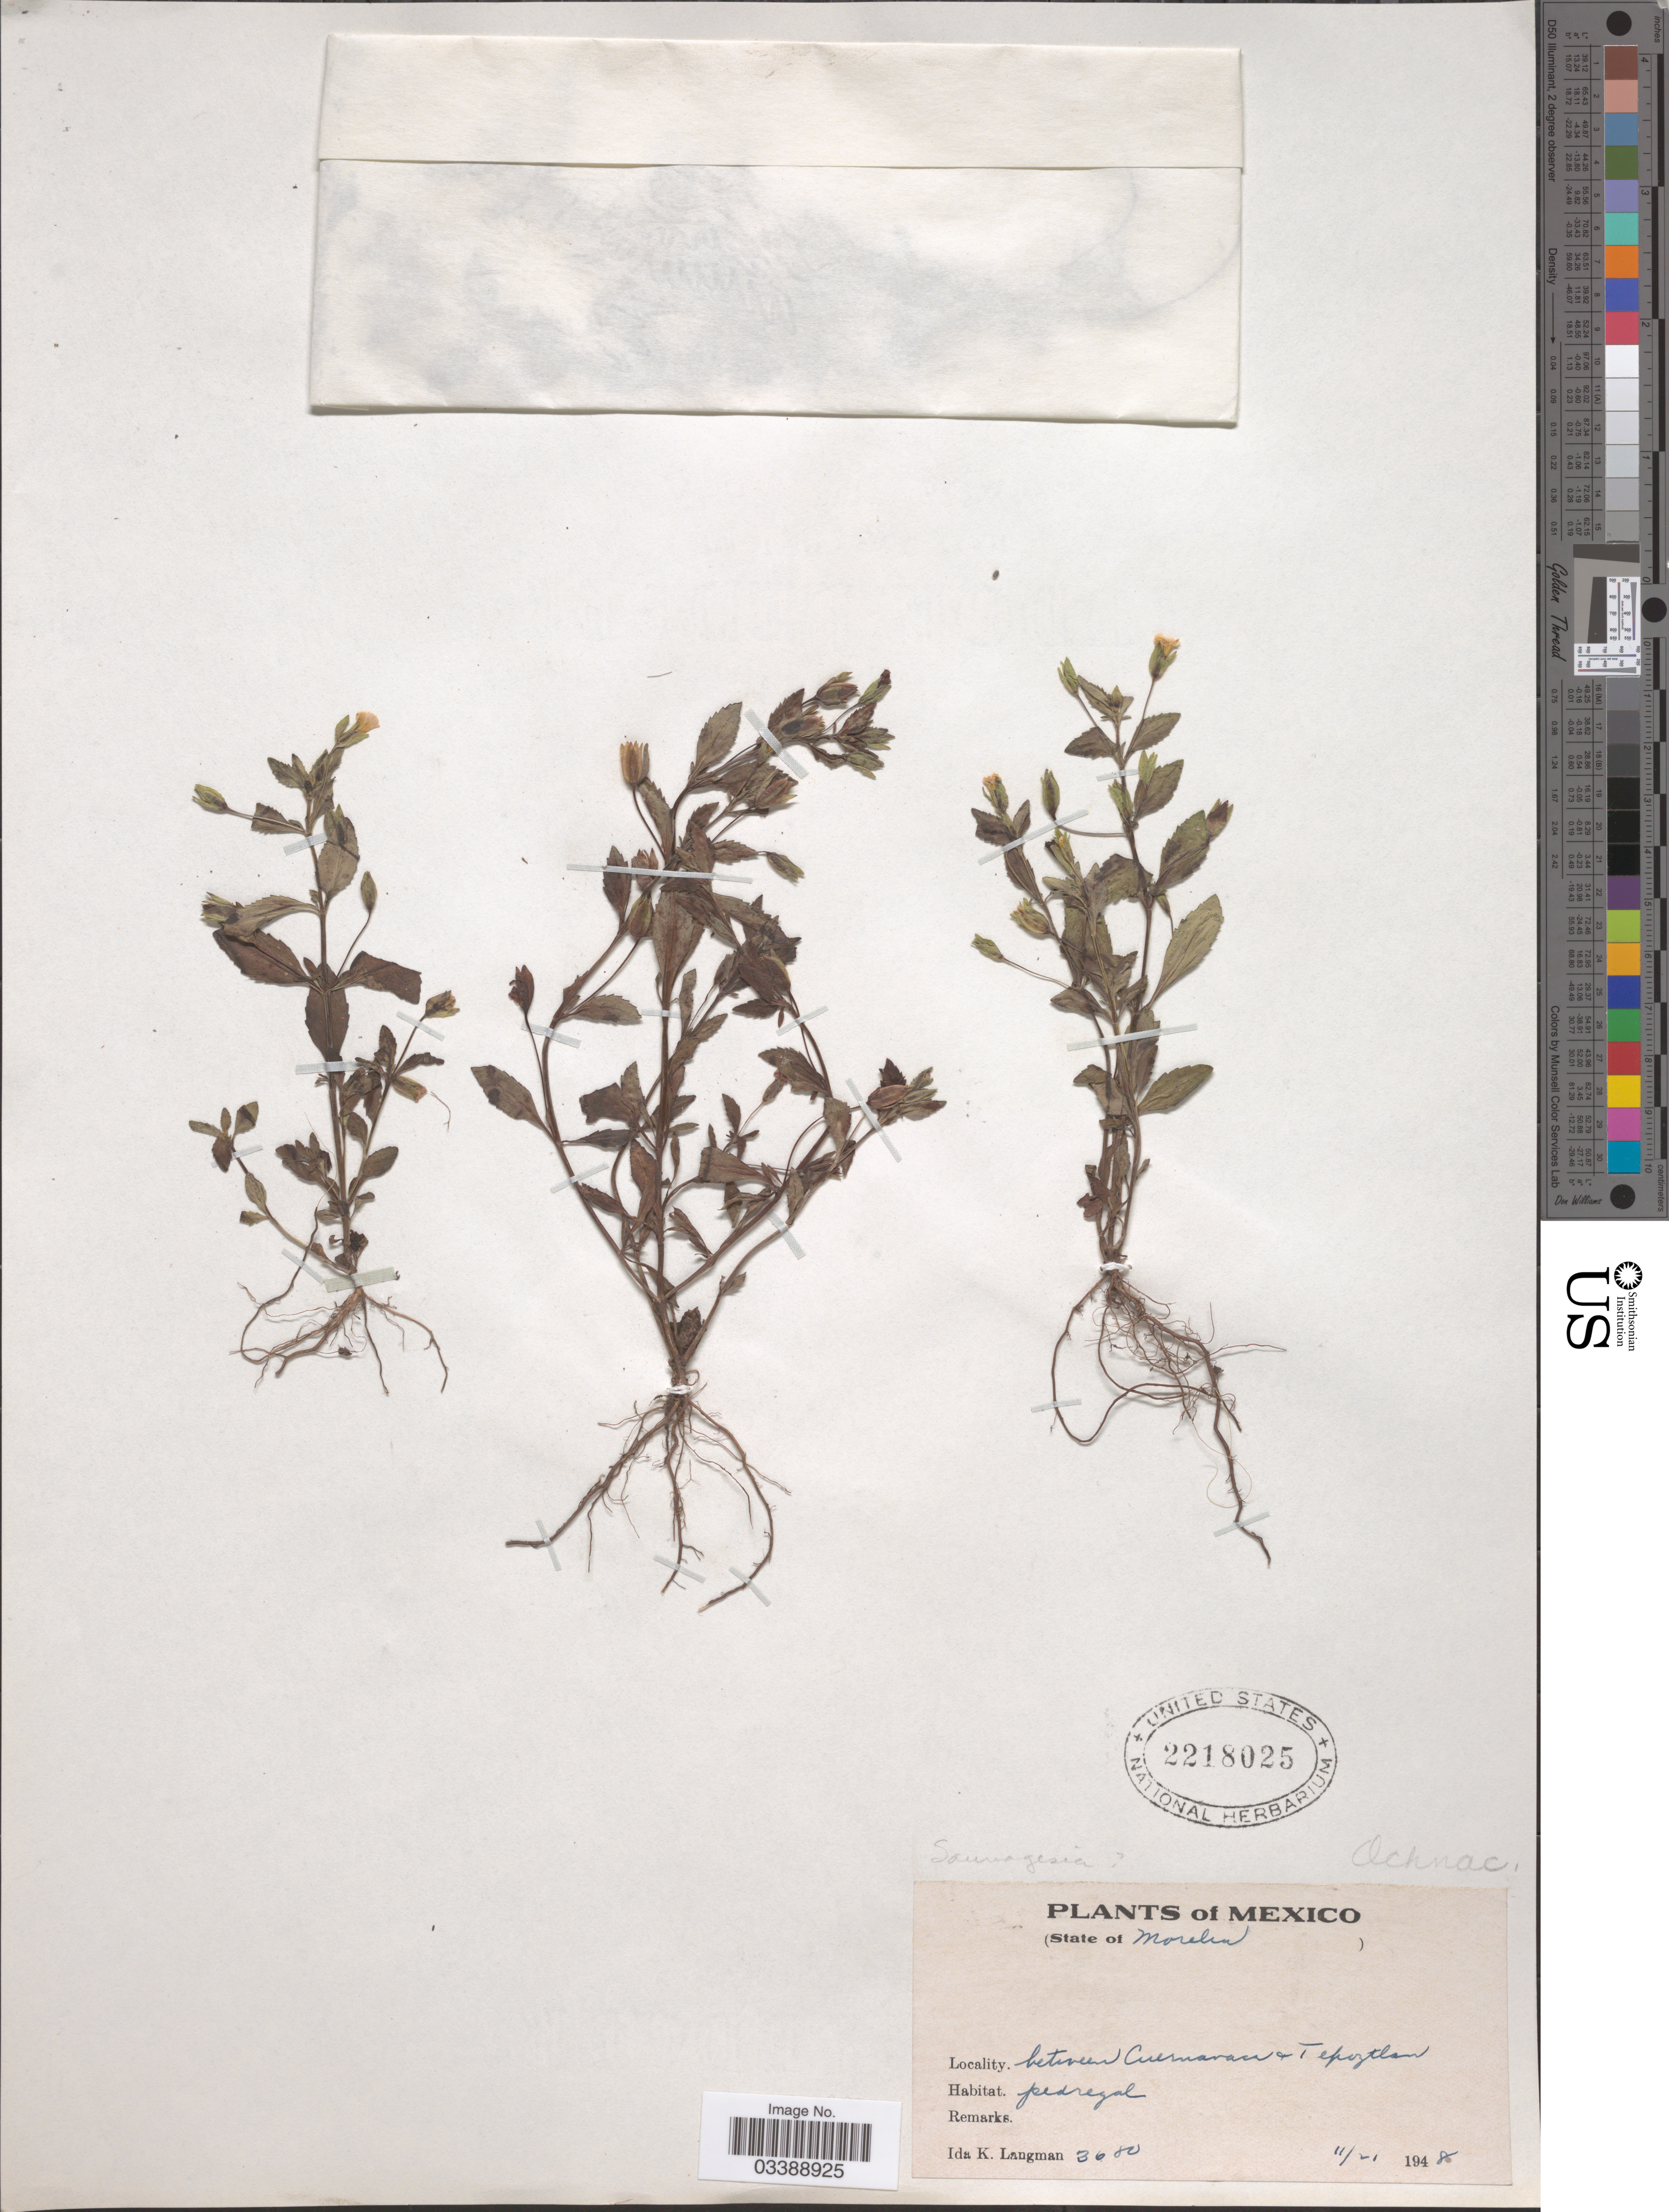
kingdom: Plantae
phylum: Tracheophyta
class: Magnoliopsida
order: Malpighiales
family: Ochnaceae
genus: Sauvagesia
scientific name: Sauvagesia sp.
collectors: I. K. Langman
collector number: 3680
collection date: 1948-11-21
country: Mexico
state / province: Morelos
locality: Between Cuernavaca & Tepoztlan.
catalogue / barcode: US 2218025